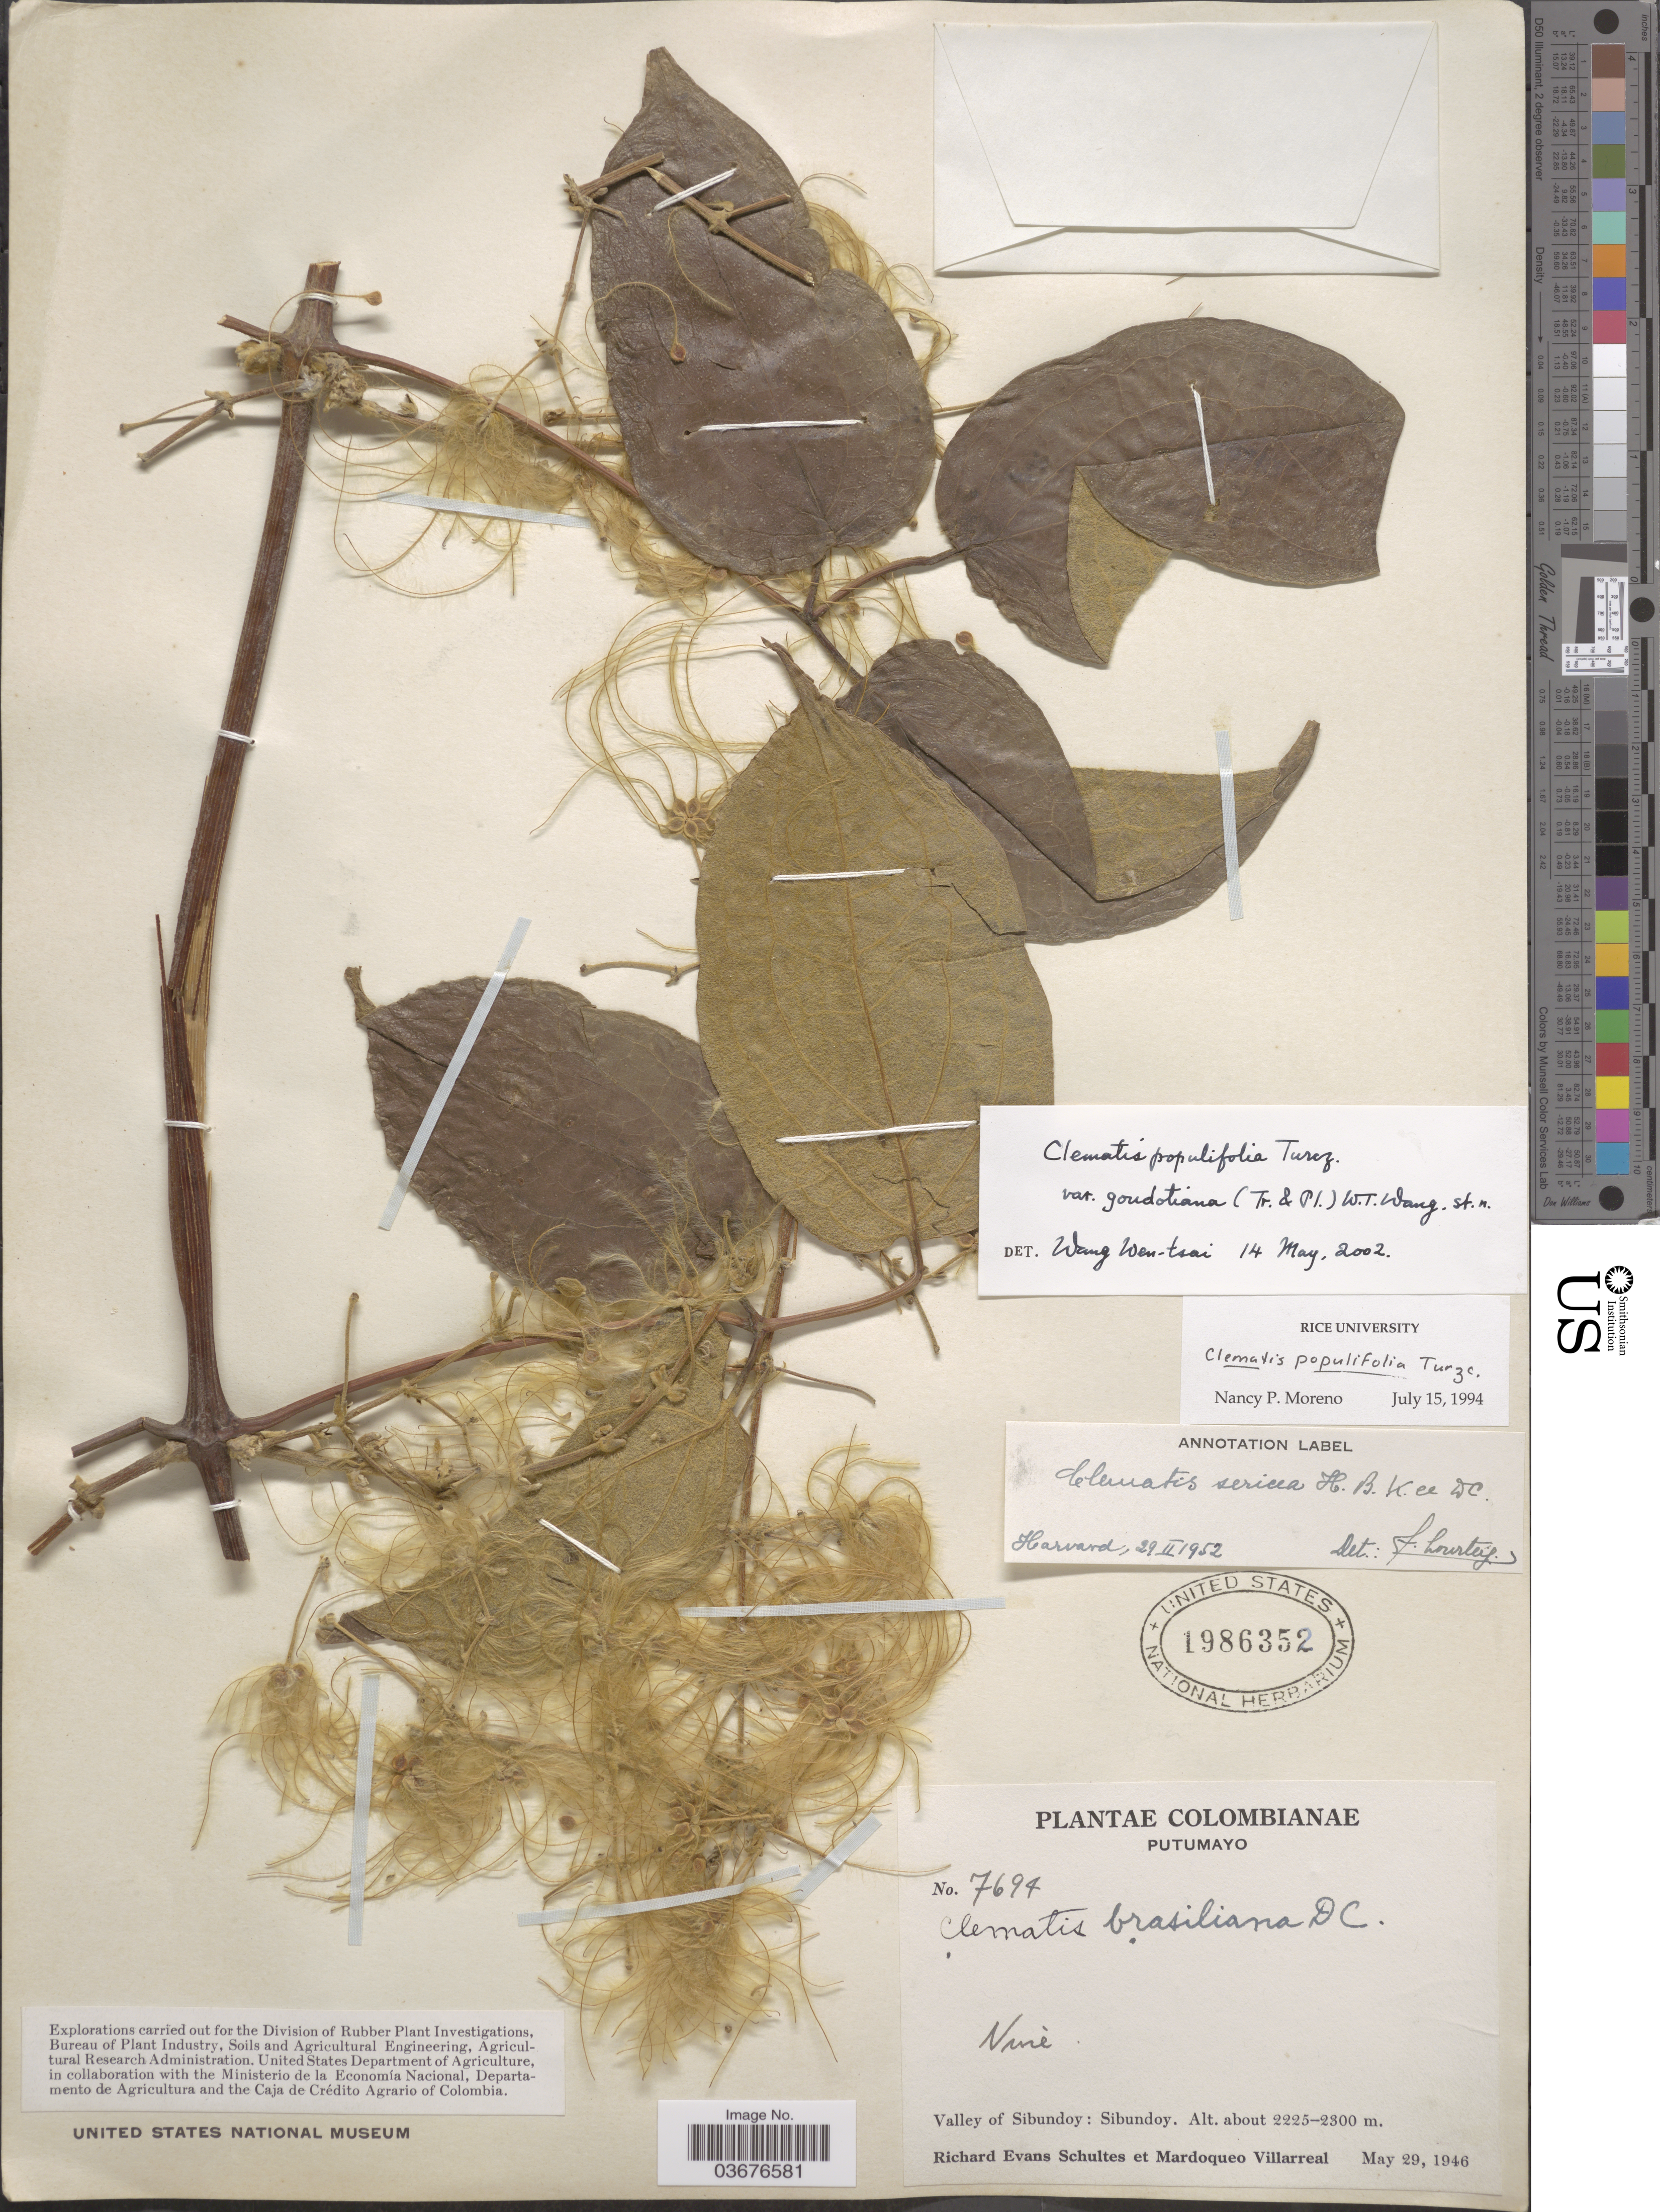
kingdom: Plantae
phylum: Tracheophyta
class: Magnoliopsida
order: Ranunculales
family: Ranunculaceae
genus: Clematis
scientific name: Clematis populifolia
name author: Turcz.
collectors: R. E. Schultes & M. Villarreal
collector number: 7694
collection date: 1946-05-29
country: Colombia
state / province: Putumayo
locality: Valley of Sibundoy: Sibundoy.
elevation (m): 2225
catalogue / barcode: US 1986352